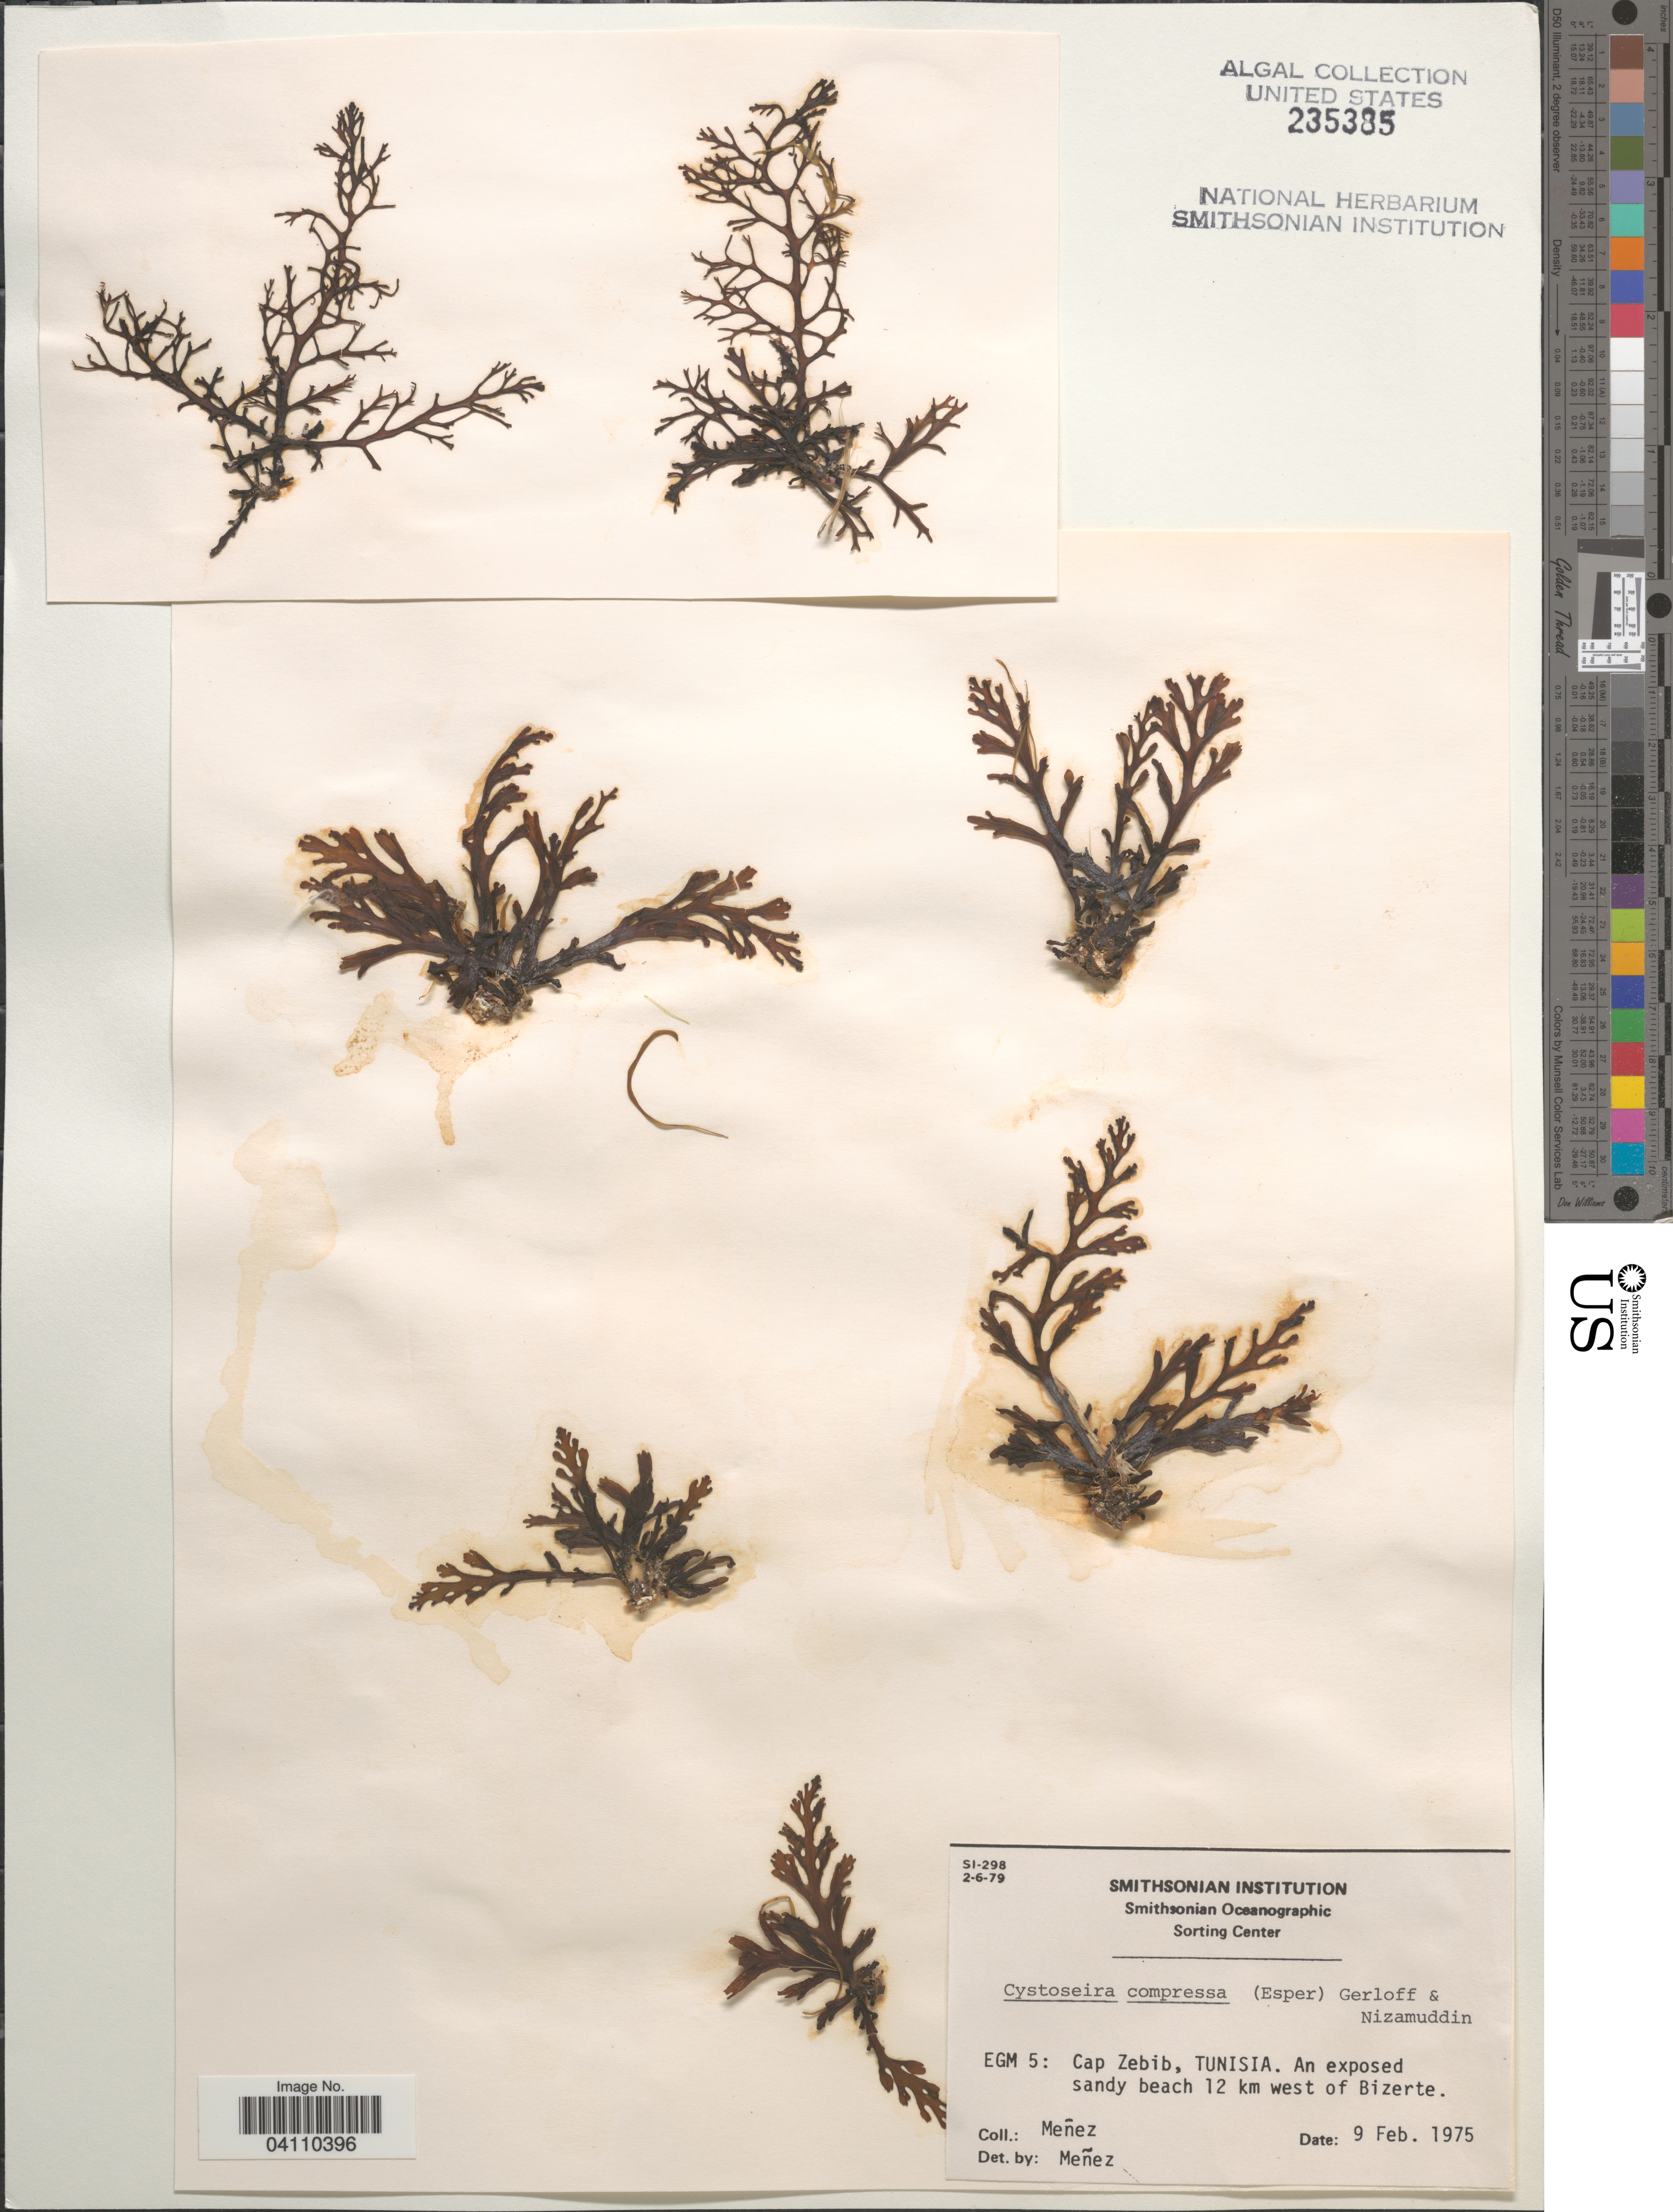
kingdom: Chromista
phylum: Ochrophyta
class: Phaeophyceae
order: Fucales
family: Sargassaceae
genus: Cystoseira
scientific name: Cystoseira compressa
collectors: Menez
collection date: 1975-02-09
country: Tunisia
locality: EGM 5: Cap Zebib, Tunisia. An exposed sandy beach 12 km west of Bizerte.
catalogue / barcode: US 235385